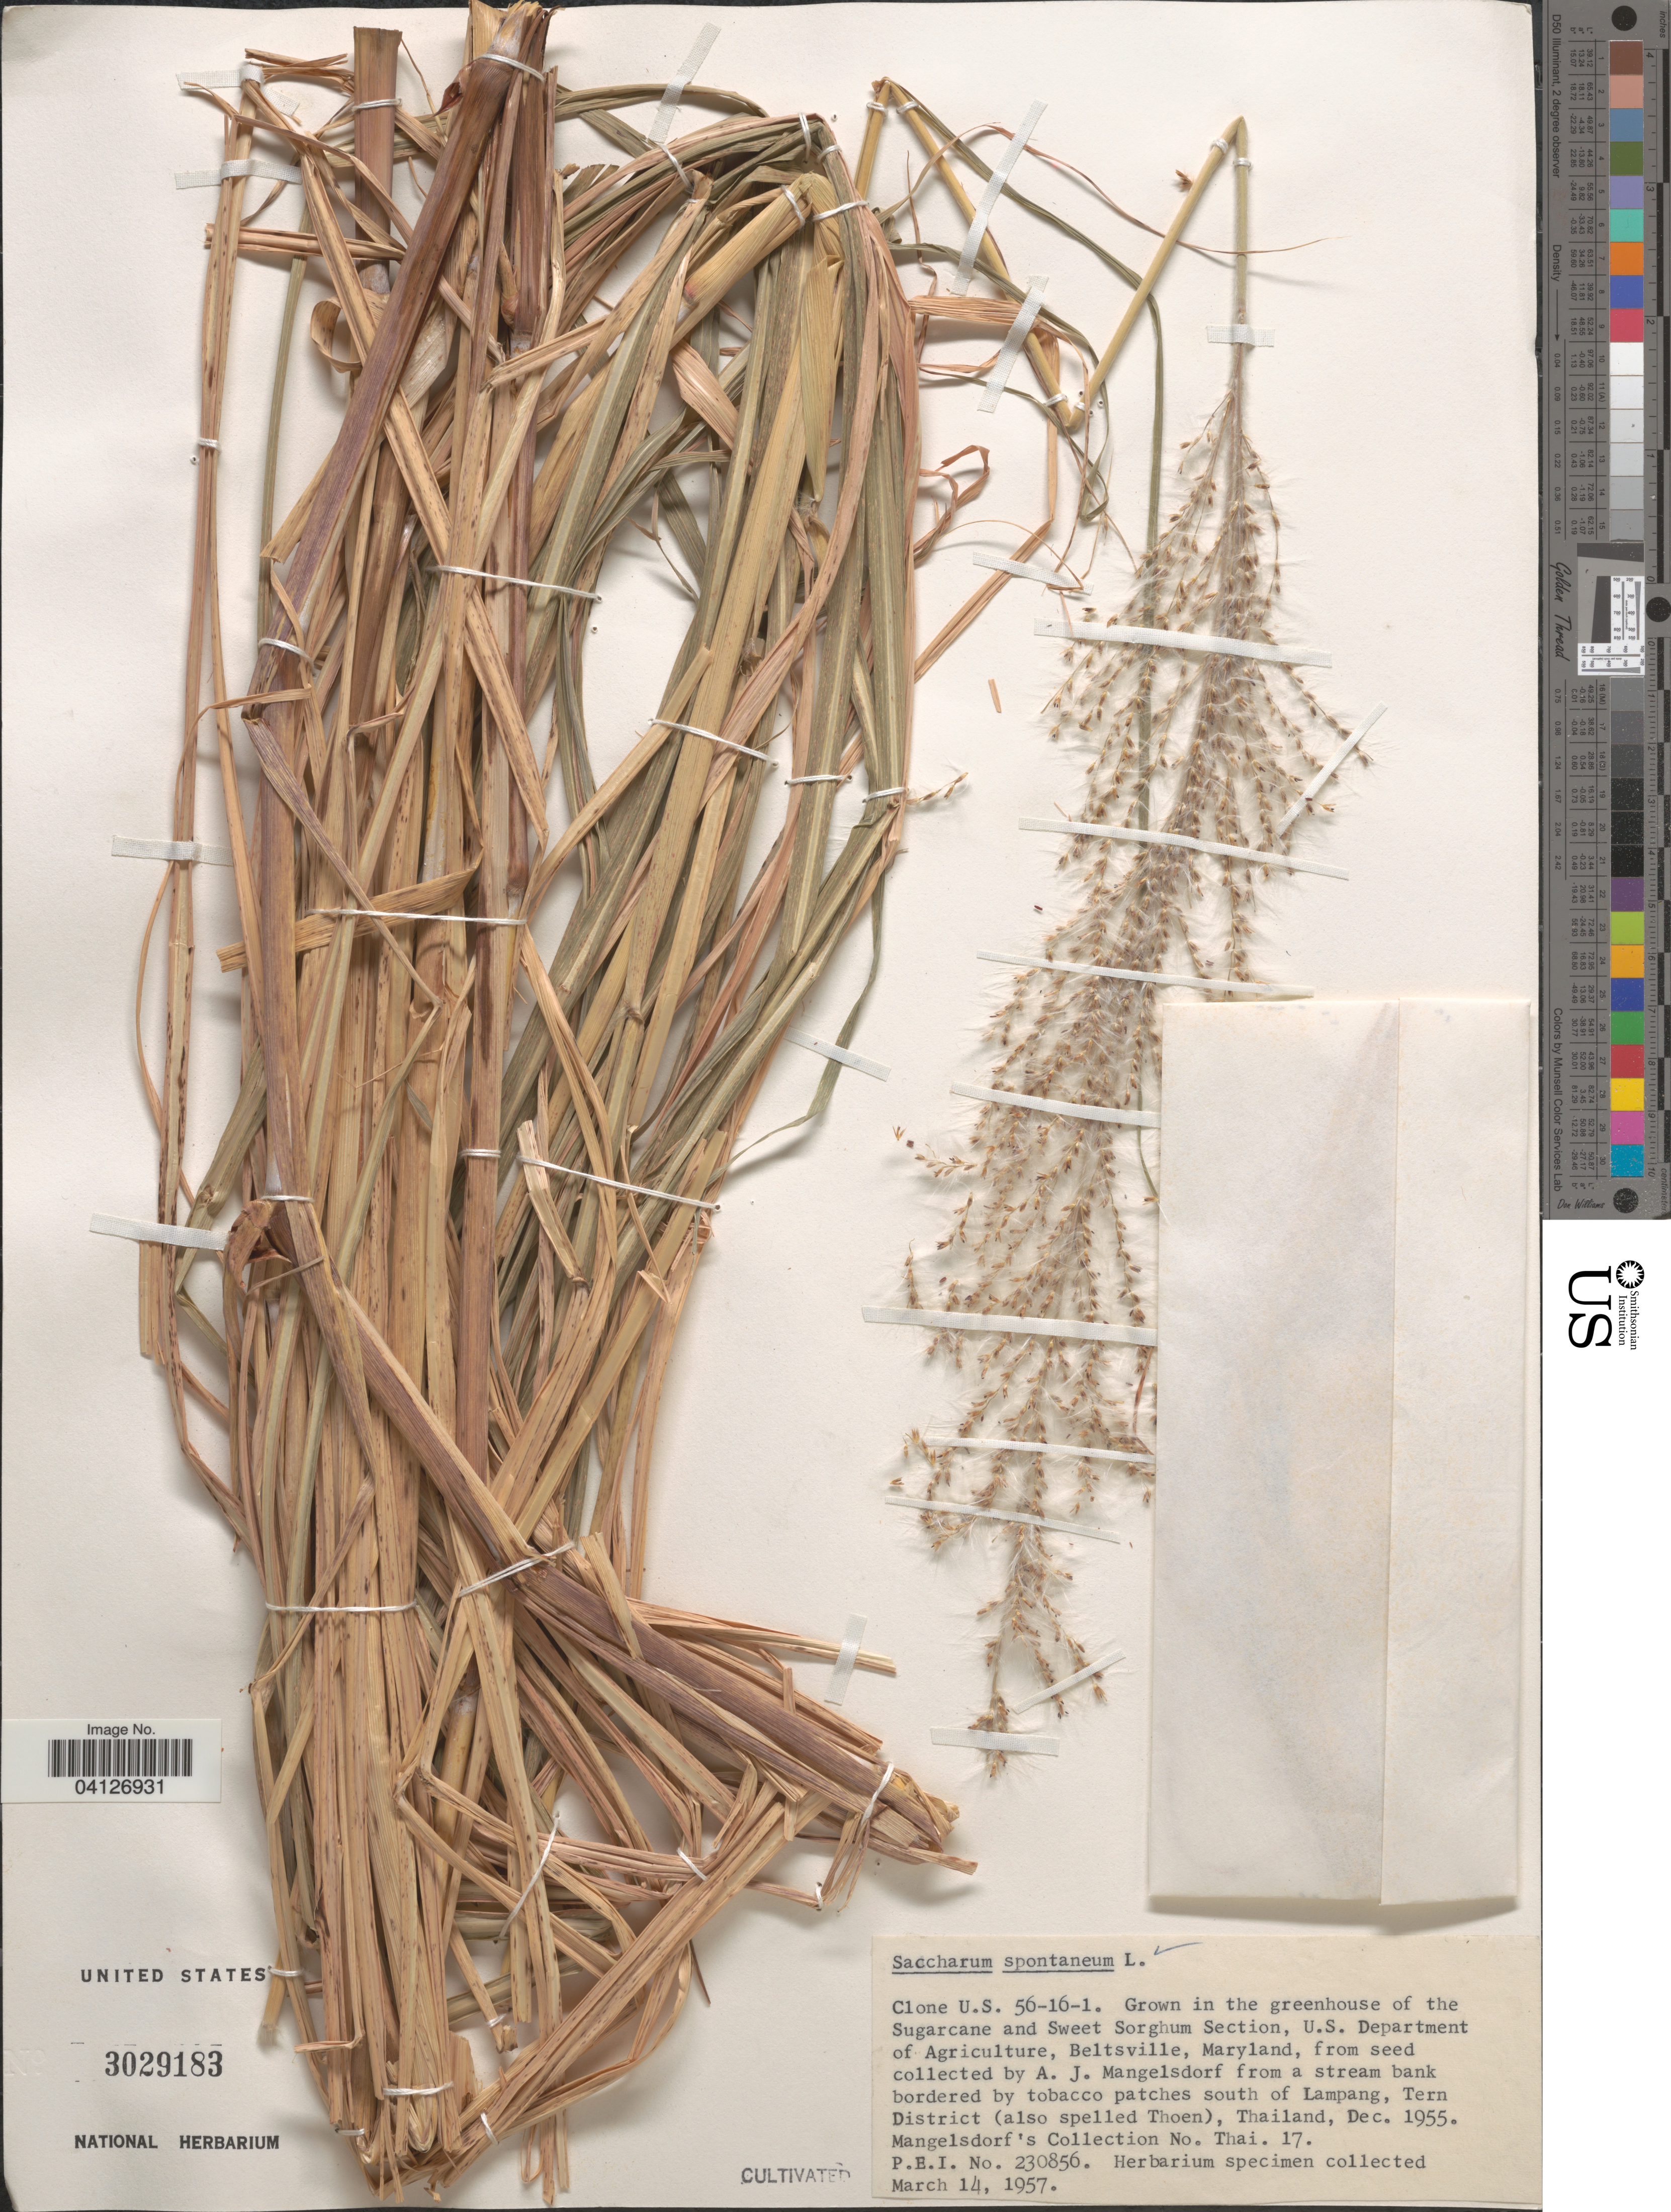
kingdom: Plantae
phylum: Tracheophyta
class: Liliopsida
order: Poales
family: Poaceae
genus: Saccharum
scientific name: Saccharum spontaneum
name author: L.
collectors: A. Mangelsdorf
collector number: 230856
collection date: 1957-03-14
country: United States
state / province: Maryland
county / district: Prince George's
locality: Grown in the greenhouse of the Sugarcane and Sweet Sorghum Section, U.S. Department of Agriculture, Beltsville, Maryland.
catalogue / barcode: US 3029183